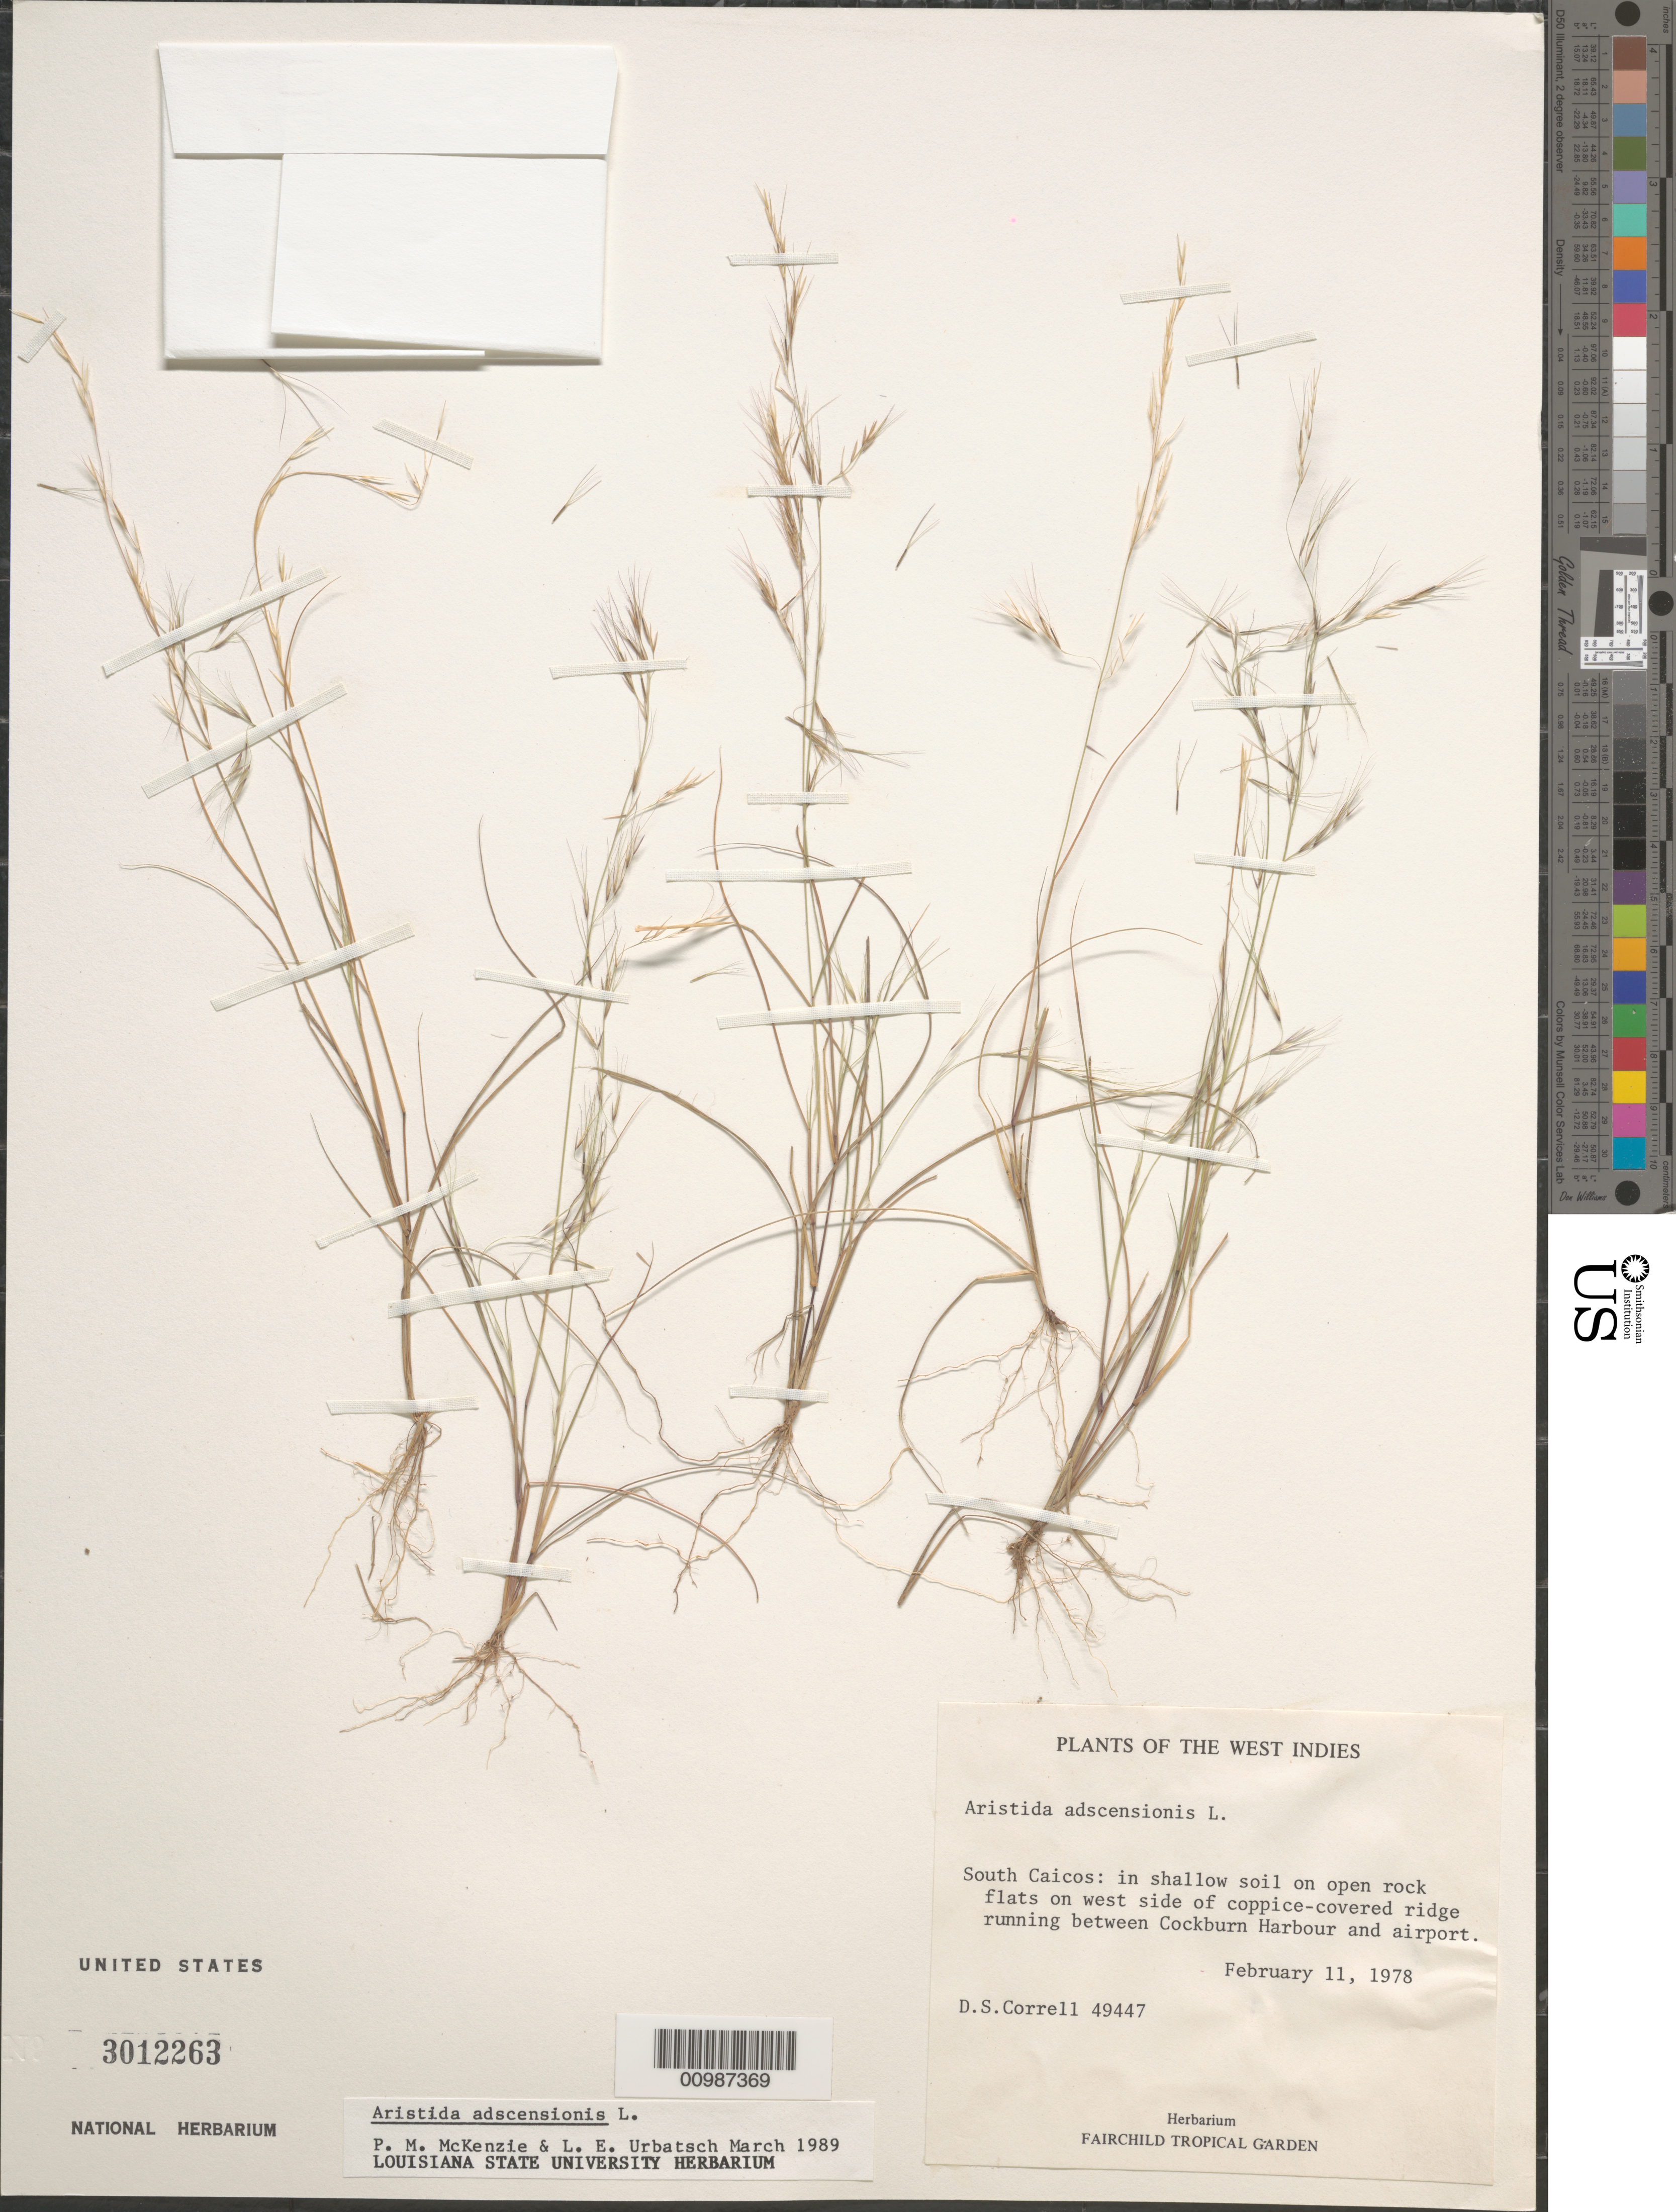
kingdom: Plantae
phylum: Tracheophyta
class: Liliopsida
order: Poales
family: Poaceae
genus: Aristida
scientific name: Aristida adscensionis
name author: L.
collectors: D. S. Correll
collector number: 49447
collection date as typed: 11 Feb 1978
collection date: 1978-02-11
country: Turks and Caicos Islands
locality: South Caicos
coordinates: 0 N, 0 E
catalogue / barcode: US 3012263